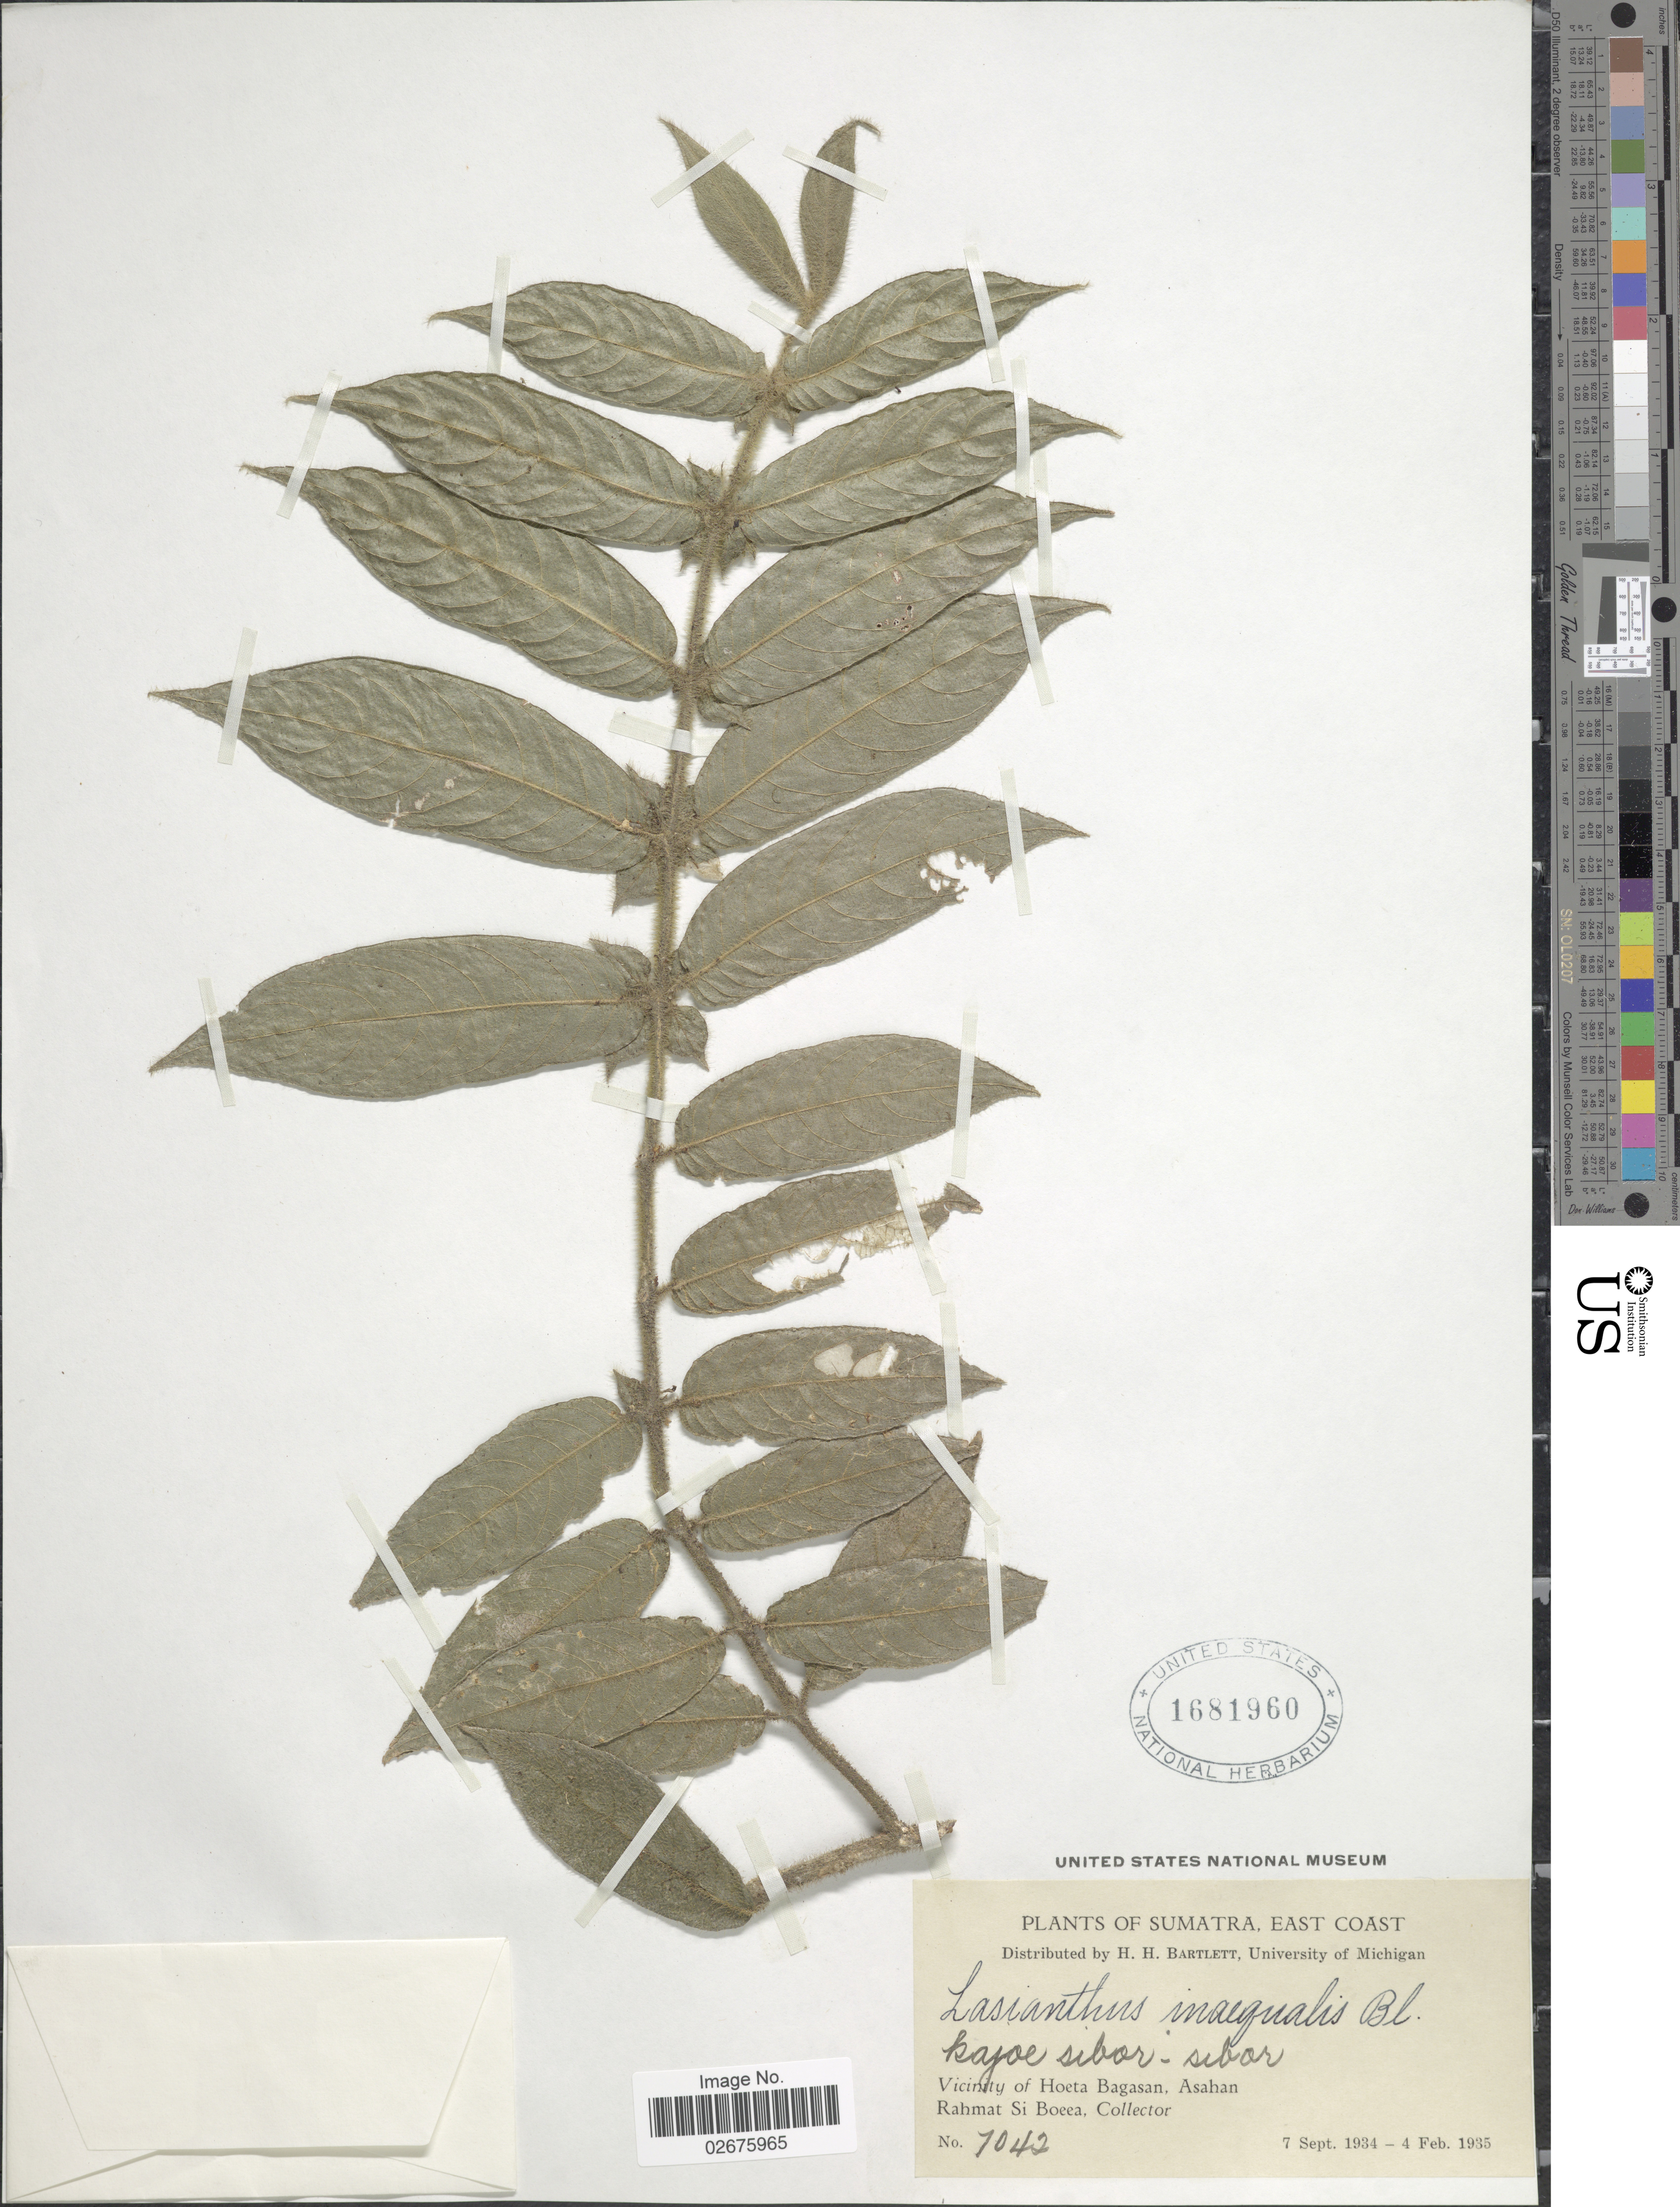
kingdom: Plantae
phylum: Tracheophyta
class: Magnoliopsida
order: Gentianales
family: Rubiaceae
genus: Lasianthus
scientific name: Lasianthus inaequalis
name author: Blume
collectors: Rahmat Si Boeea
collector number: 7042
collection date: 1934-09-07/1935-02-04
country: Indonesia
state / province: Sumatra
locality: East Coast, Kajoe Siboer-Siboer, Vicinity of Hoeta Bagasan, Asahan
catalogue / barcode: US 1681960